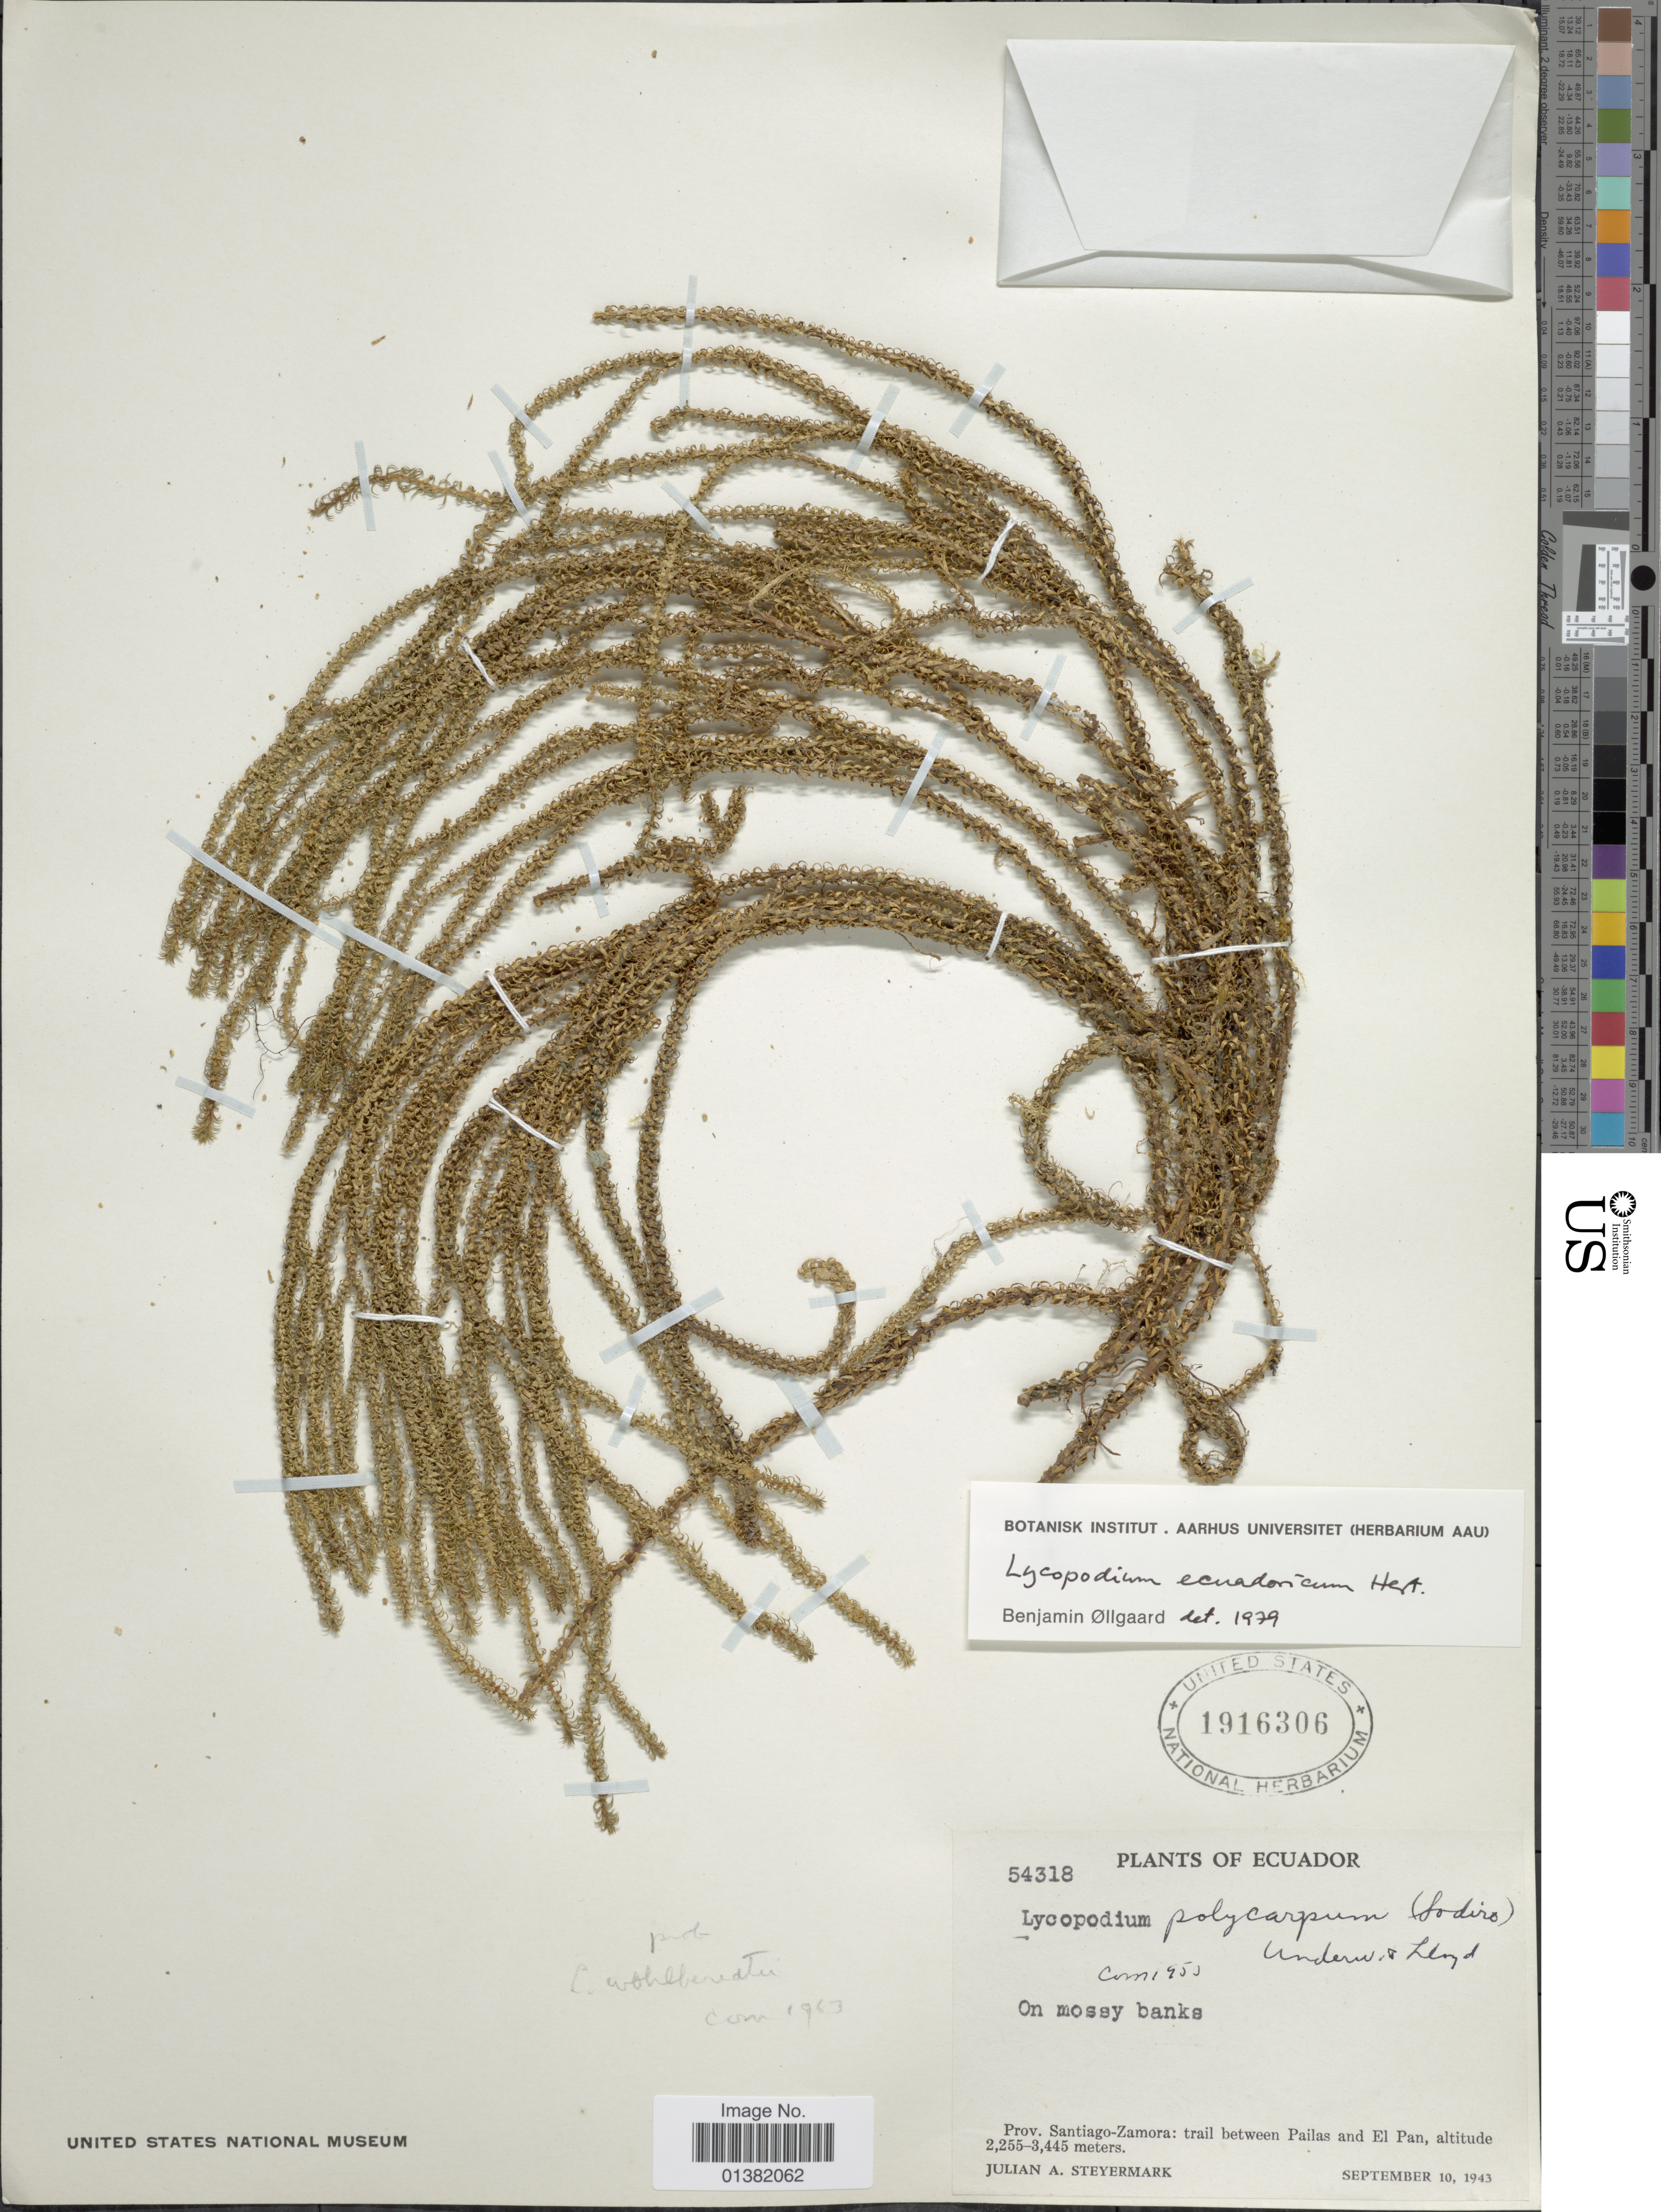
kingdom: Plantae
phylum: Tracheophyta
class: Lycopodiopsida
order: Lycopodiales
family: Lycopodiaceae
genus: Phlegmariurus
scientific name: Phlegmariurus eversus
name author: (Poir.) B. Øllg.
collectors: J. Steyermark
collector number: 54318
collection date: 1943-09-10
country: Ecuador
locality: Prov. Santiago-Zamora: trail between Pailas and El Pan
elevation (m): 2255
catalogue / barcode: US 1916306